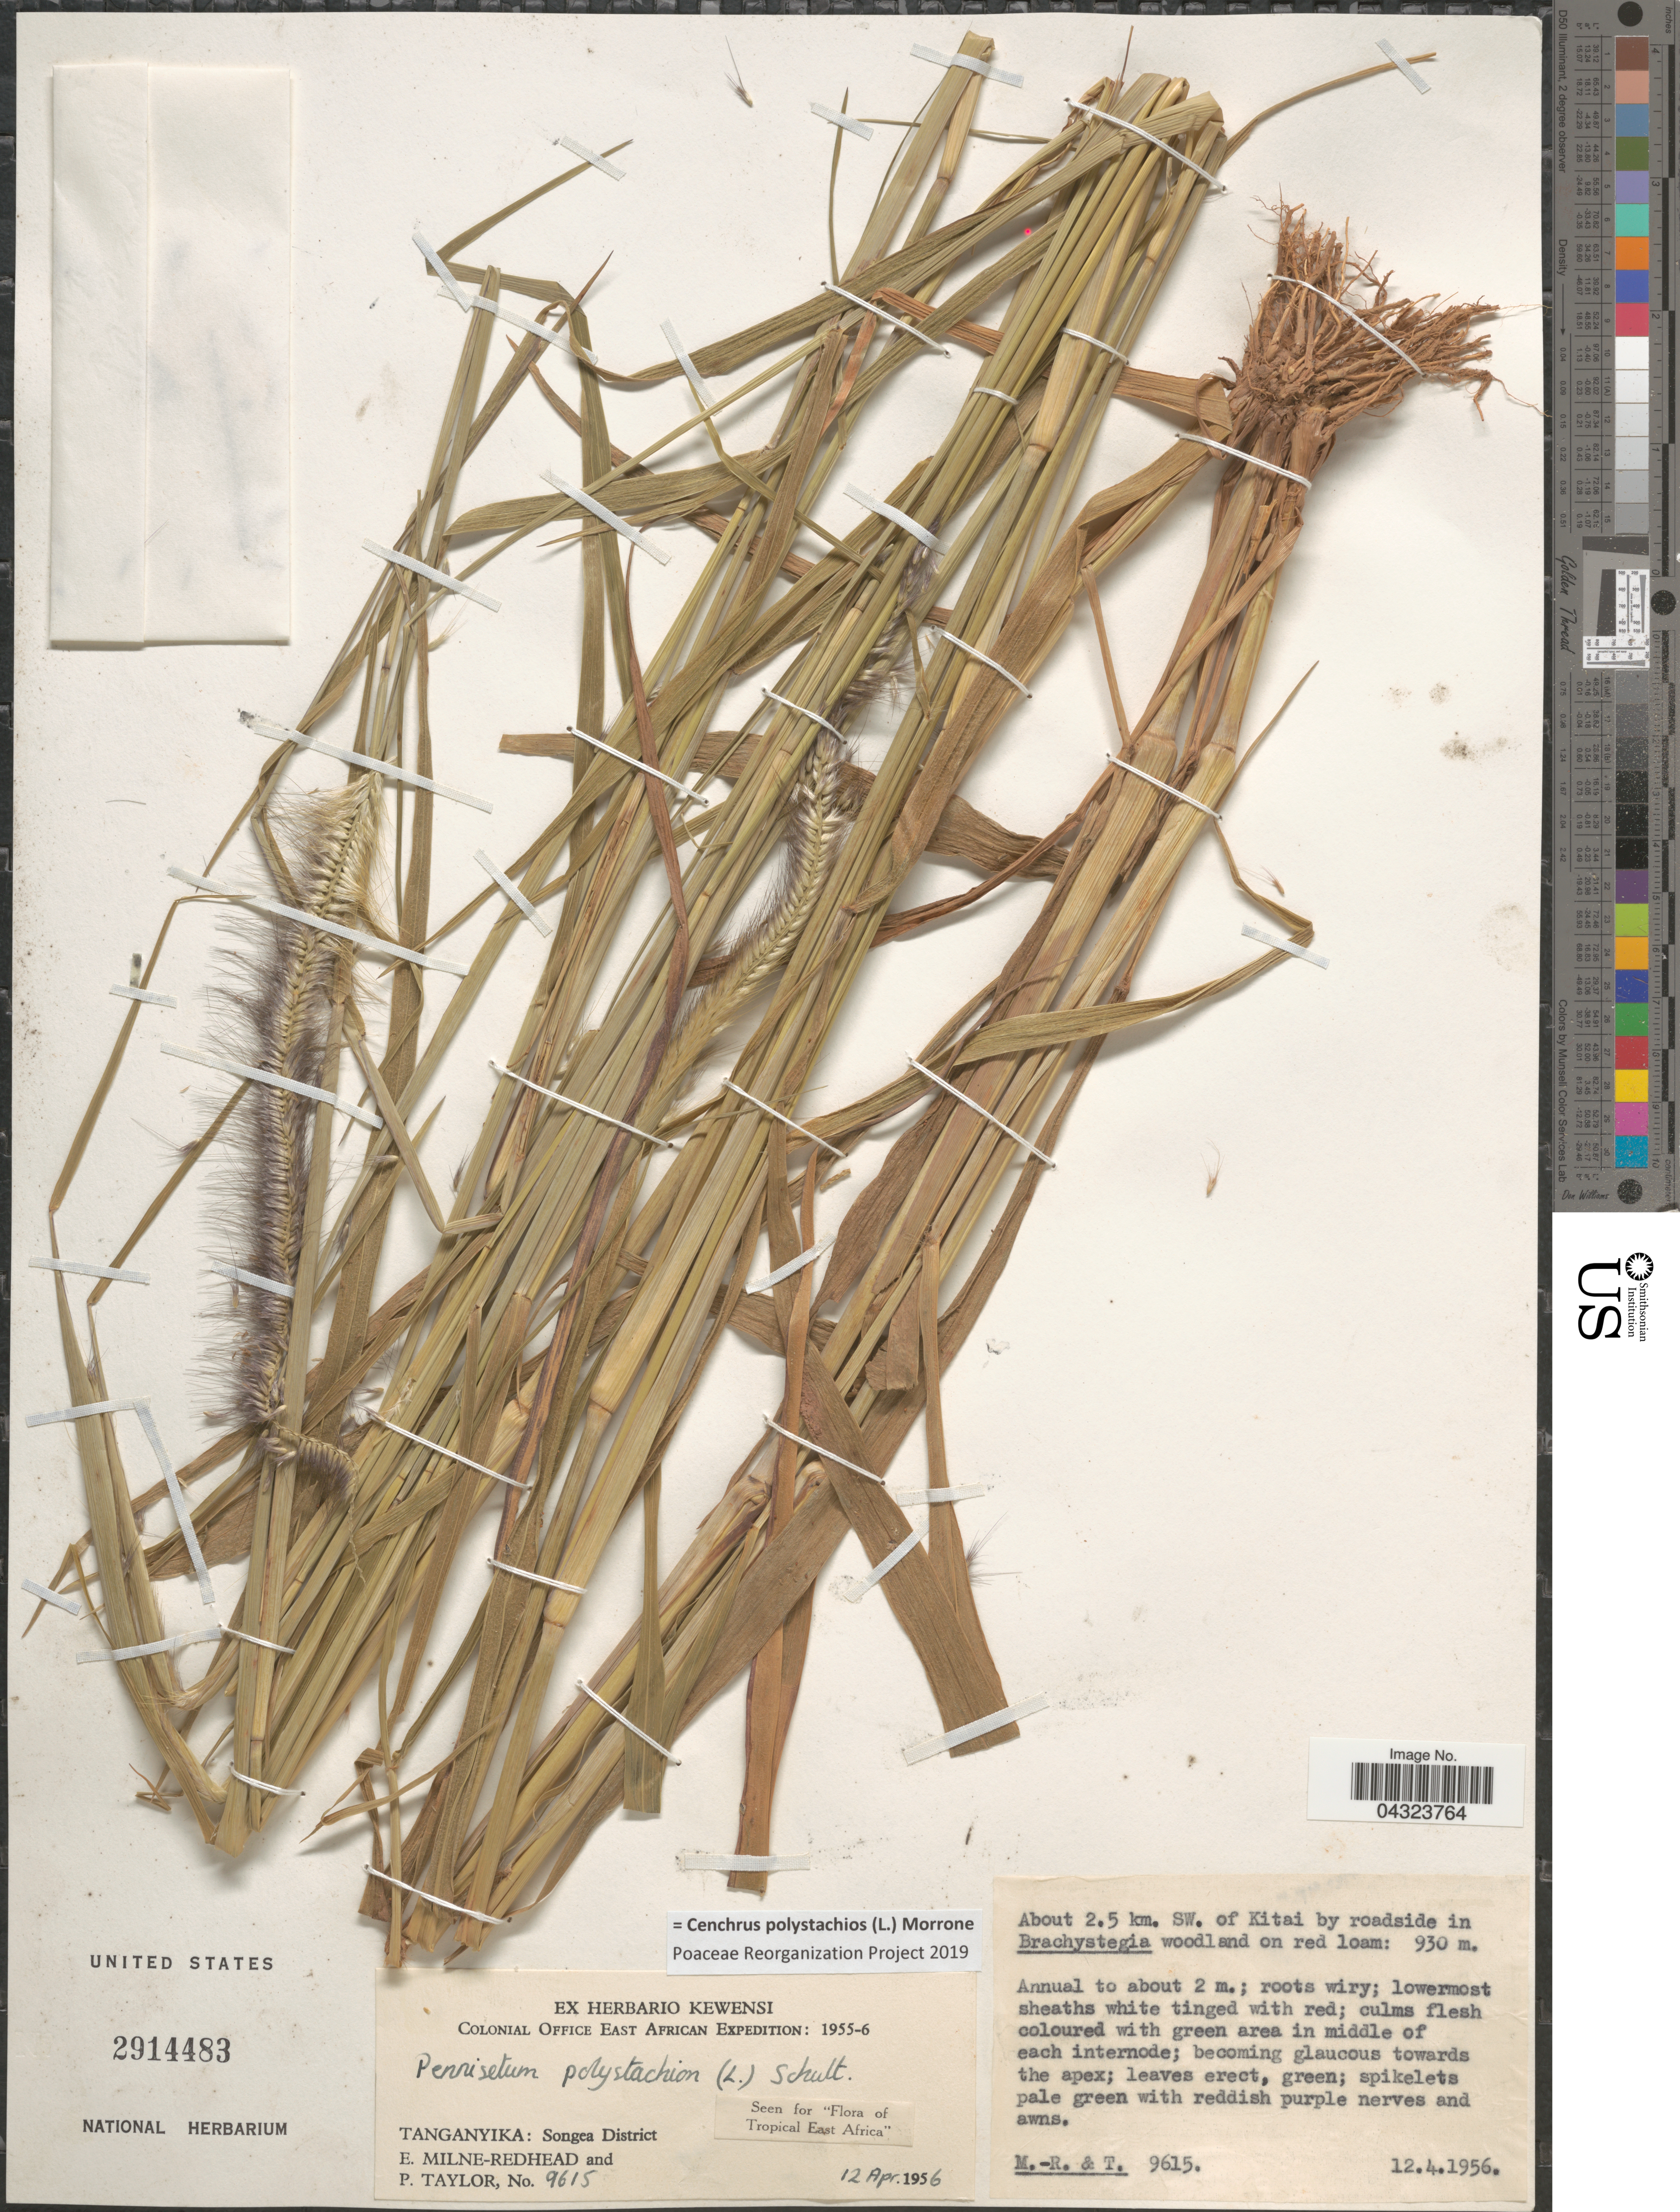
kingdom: Plantae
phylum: Tracheophyta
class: Liliopsida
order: Poales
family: Poaceae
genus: Cenchrus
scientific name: Cenchrus polystachios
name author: (L.) Morrone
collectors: E. W. Milne-Redhead & P. Taylor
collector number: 9615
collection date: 1956-04-12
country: Tanzania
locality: Colonial Office East African Expedition: 1955-6. Tanganyika: Songea District. About 2.5 km. SW. of Itai by roadside.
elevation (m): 930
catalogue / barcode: US 2914483